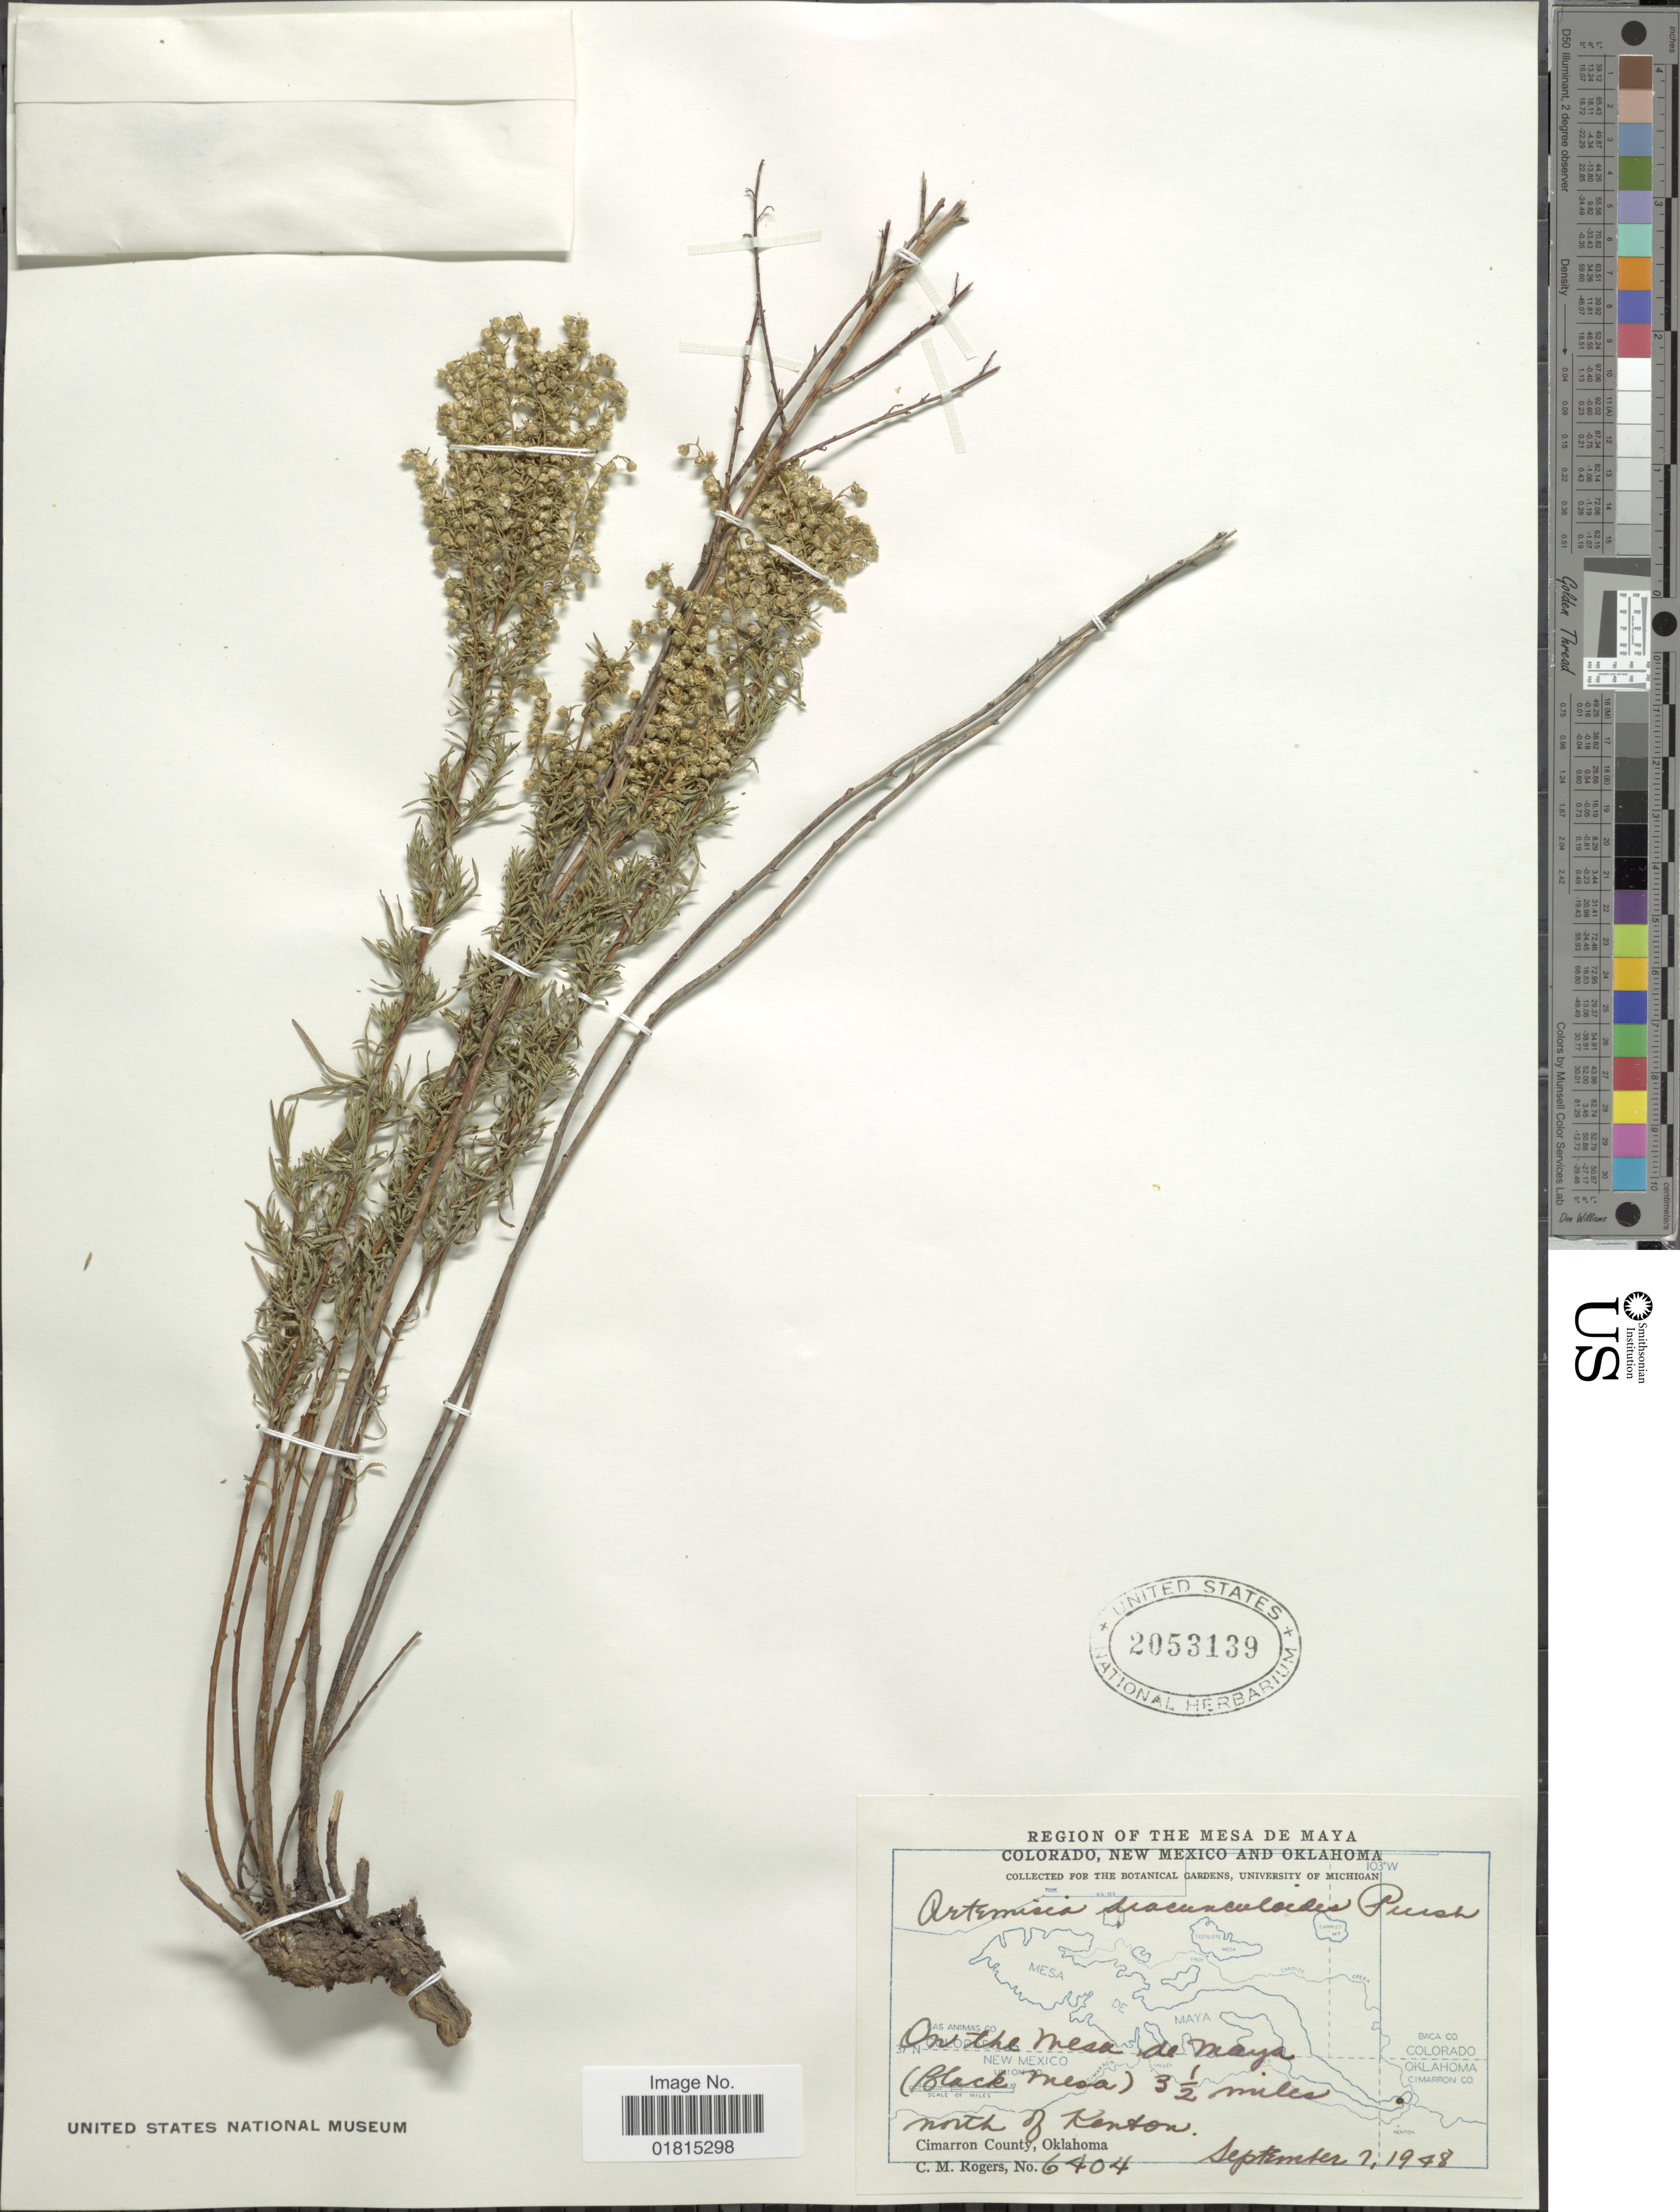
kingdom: Plantae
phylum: Tracheophyta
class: Magnoliopsida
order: Asterales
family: Asteraceae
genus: Artemisia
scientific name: Artemisia dracunculoides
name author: Pursh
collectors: C. M. Rogers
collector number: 6404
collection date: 1948-09-07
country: United States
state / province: Oklahoma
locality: Region of the Mesa de Maya. On the Mesa de Maya. (Black Mesa) 3½ miles north of Kenton. Cimarron County, Oklahoma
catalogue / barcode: US 2053139